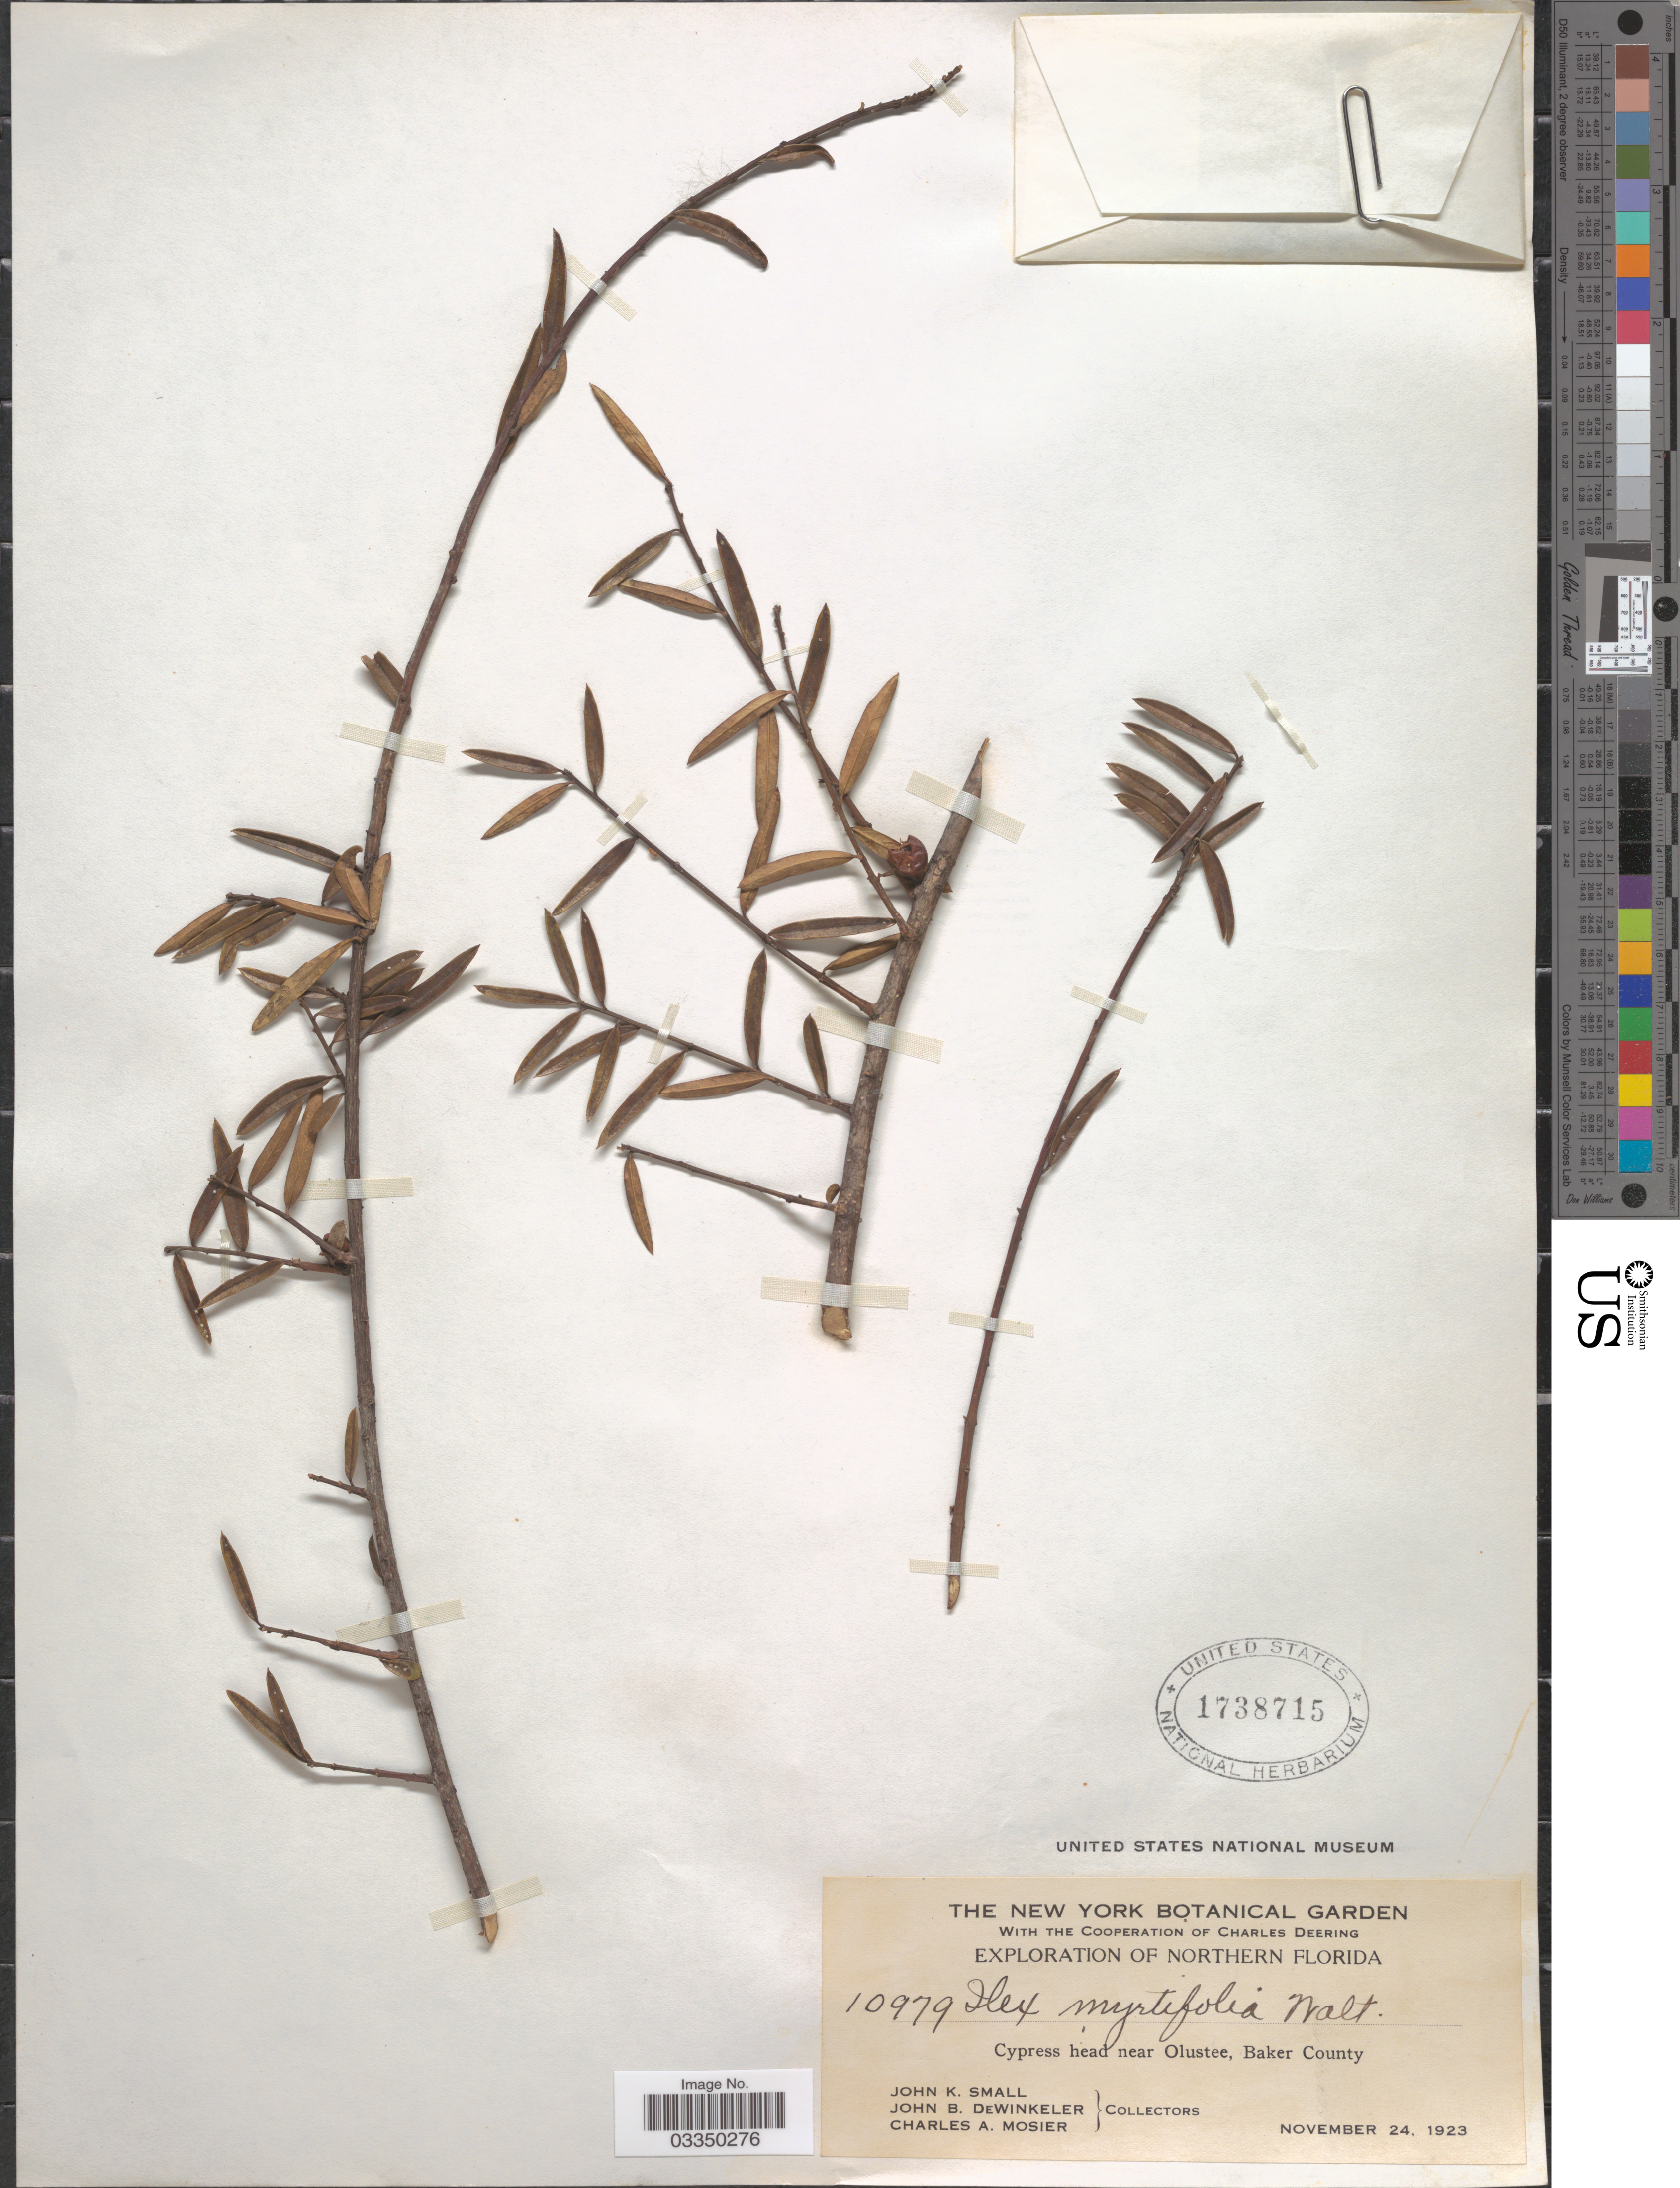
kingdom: Plantae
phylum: Tracheophyta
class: Magnoliopsida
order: Aquifoliales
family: Aquifoliaceae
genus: Ilex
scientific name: Ilex myrtifolia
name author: Walter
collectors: J. K. Small, J. B. Dewinkeler & C. A. Mosier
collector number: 10979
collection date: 1923-11-24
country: United States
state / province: Florida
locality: Northern Florida. Cypress head near Olustee, Baker County.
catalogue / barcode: US 1738715